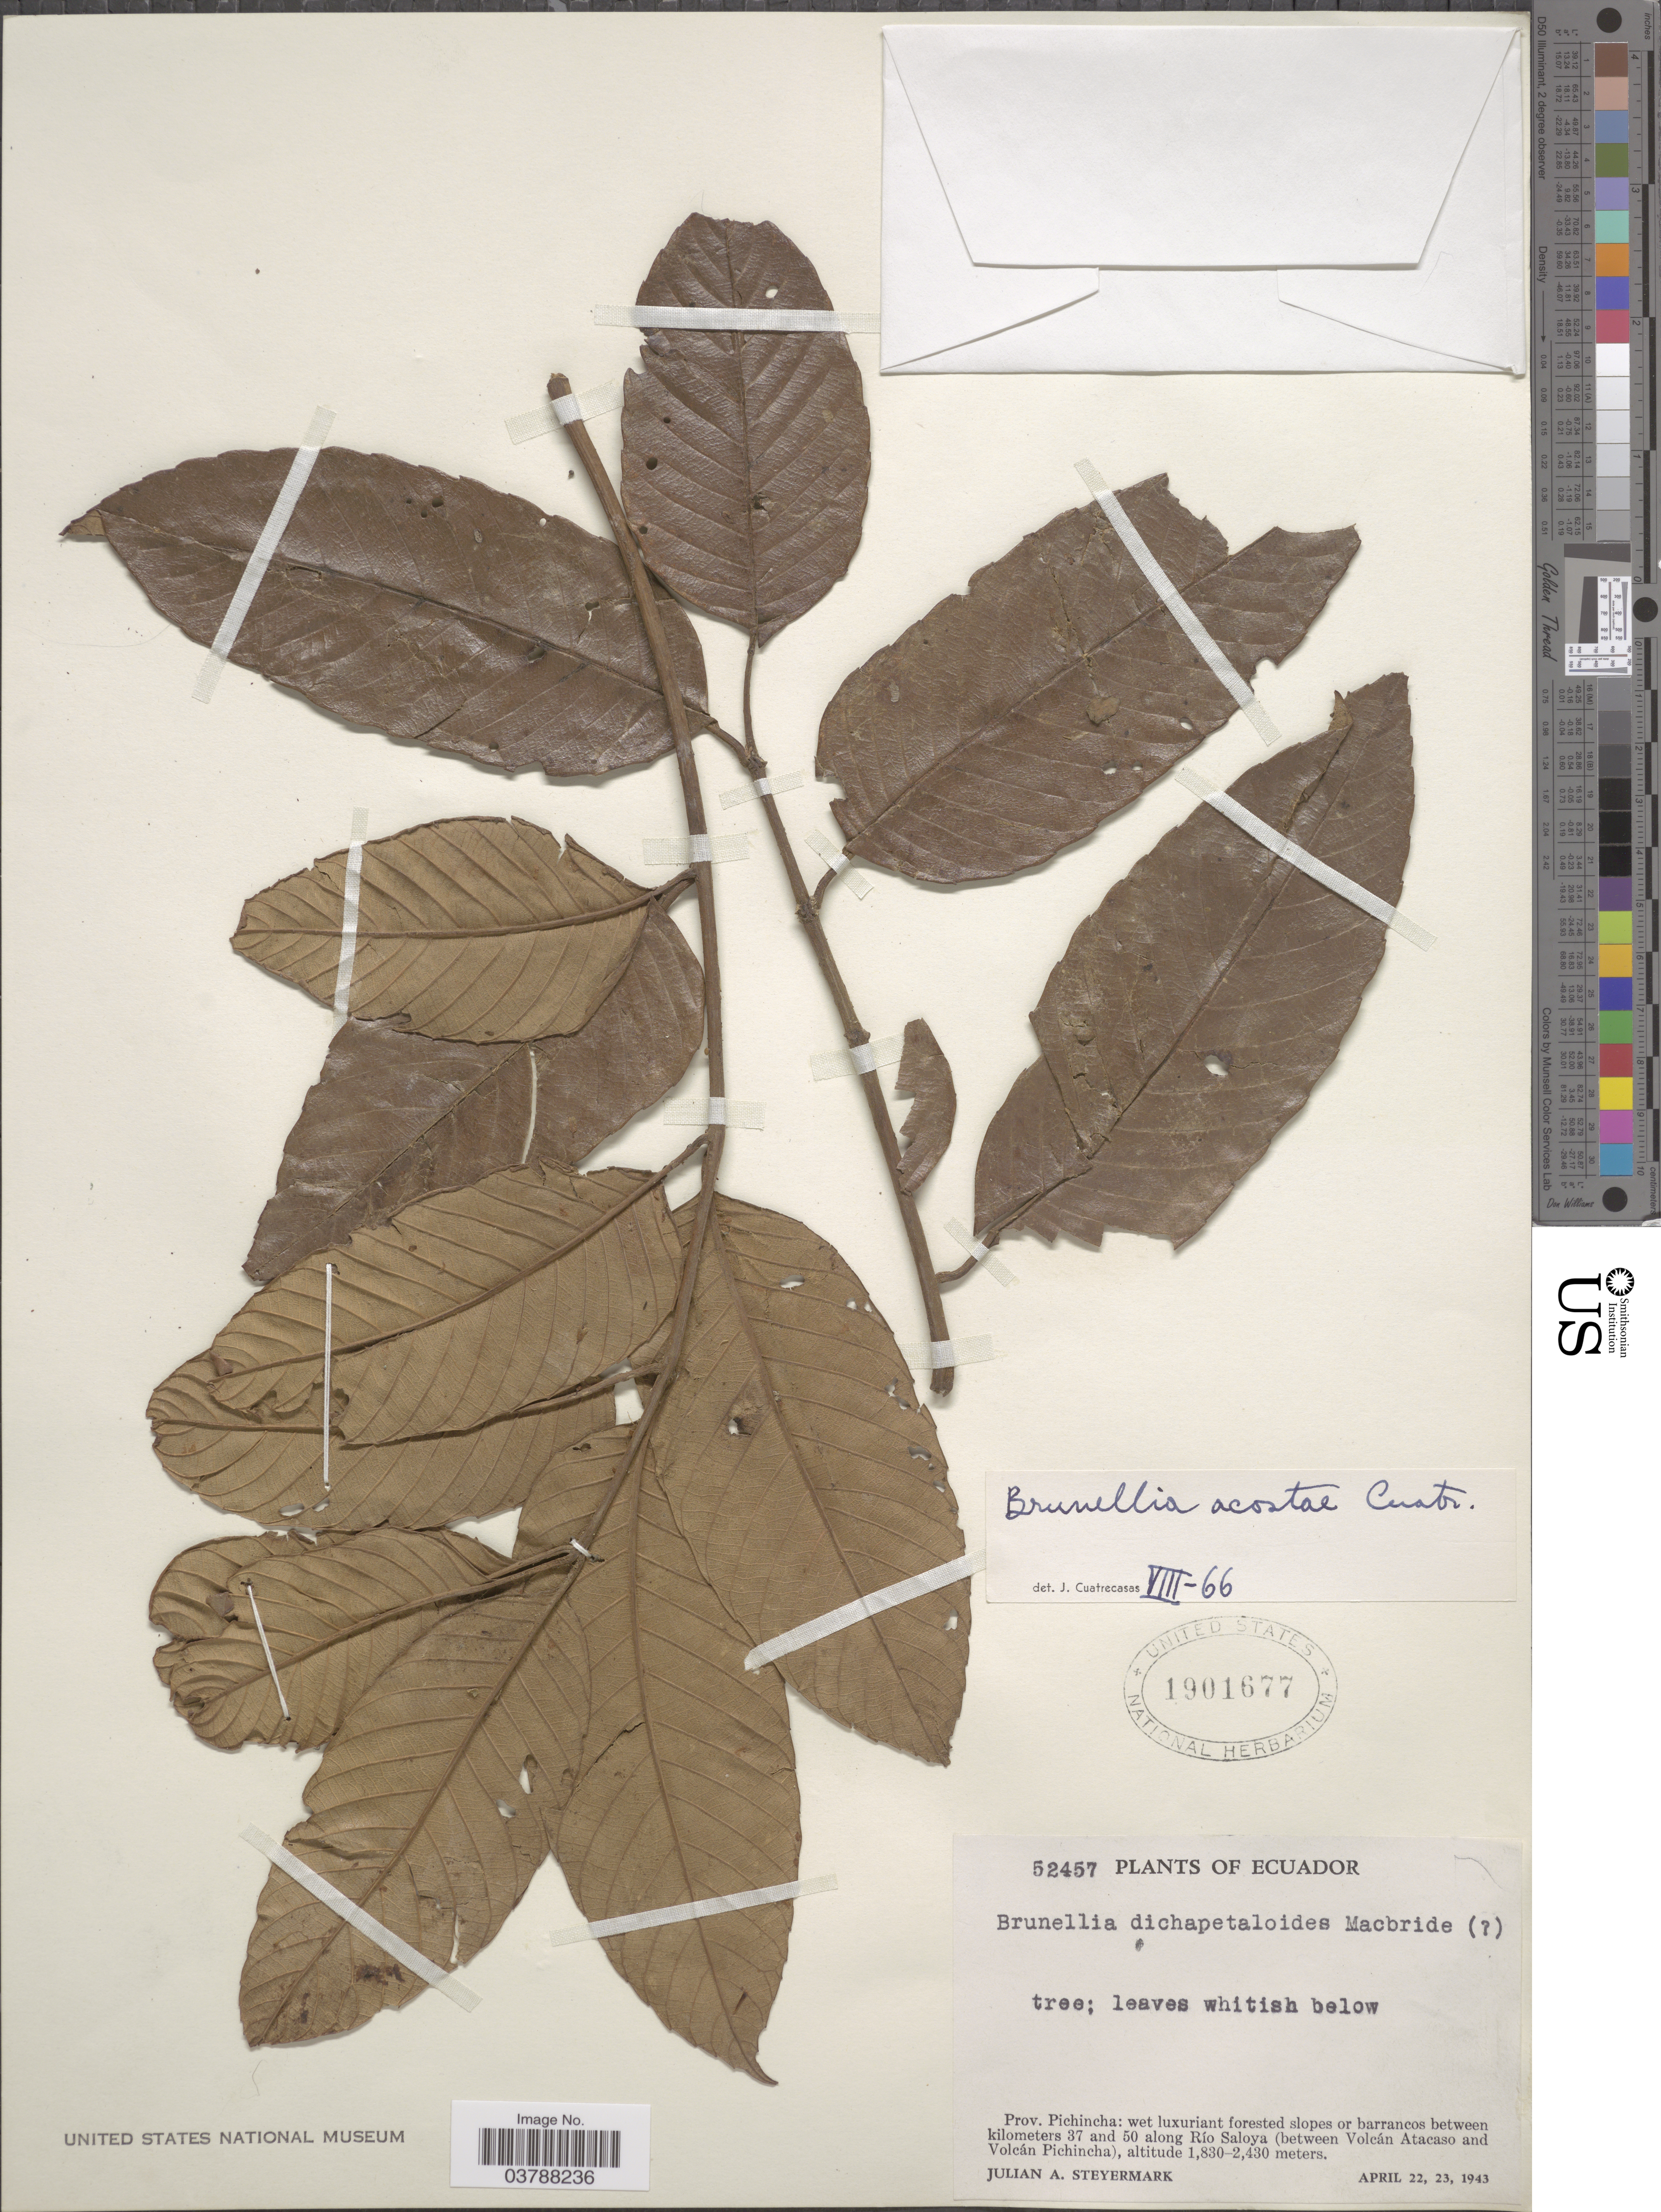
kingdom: Plantae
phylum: Tracheophyta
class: Magnoliopsida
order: Oxalidales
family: Brunelliaceae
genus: Brunellia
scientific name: Brunellia acostae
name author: Cuatrec.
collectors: J. Steyermark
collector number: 52457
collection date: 1943-04-22/1943-04-23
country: Ecuador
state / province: Pichincha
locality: Forested slopes between kilometers 37 and 50 along Río Saloya (between Volcán Atacaso and Volcán Pichincha).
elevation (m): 1830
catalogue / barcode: US 1901677